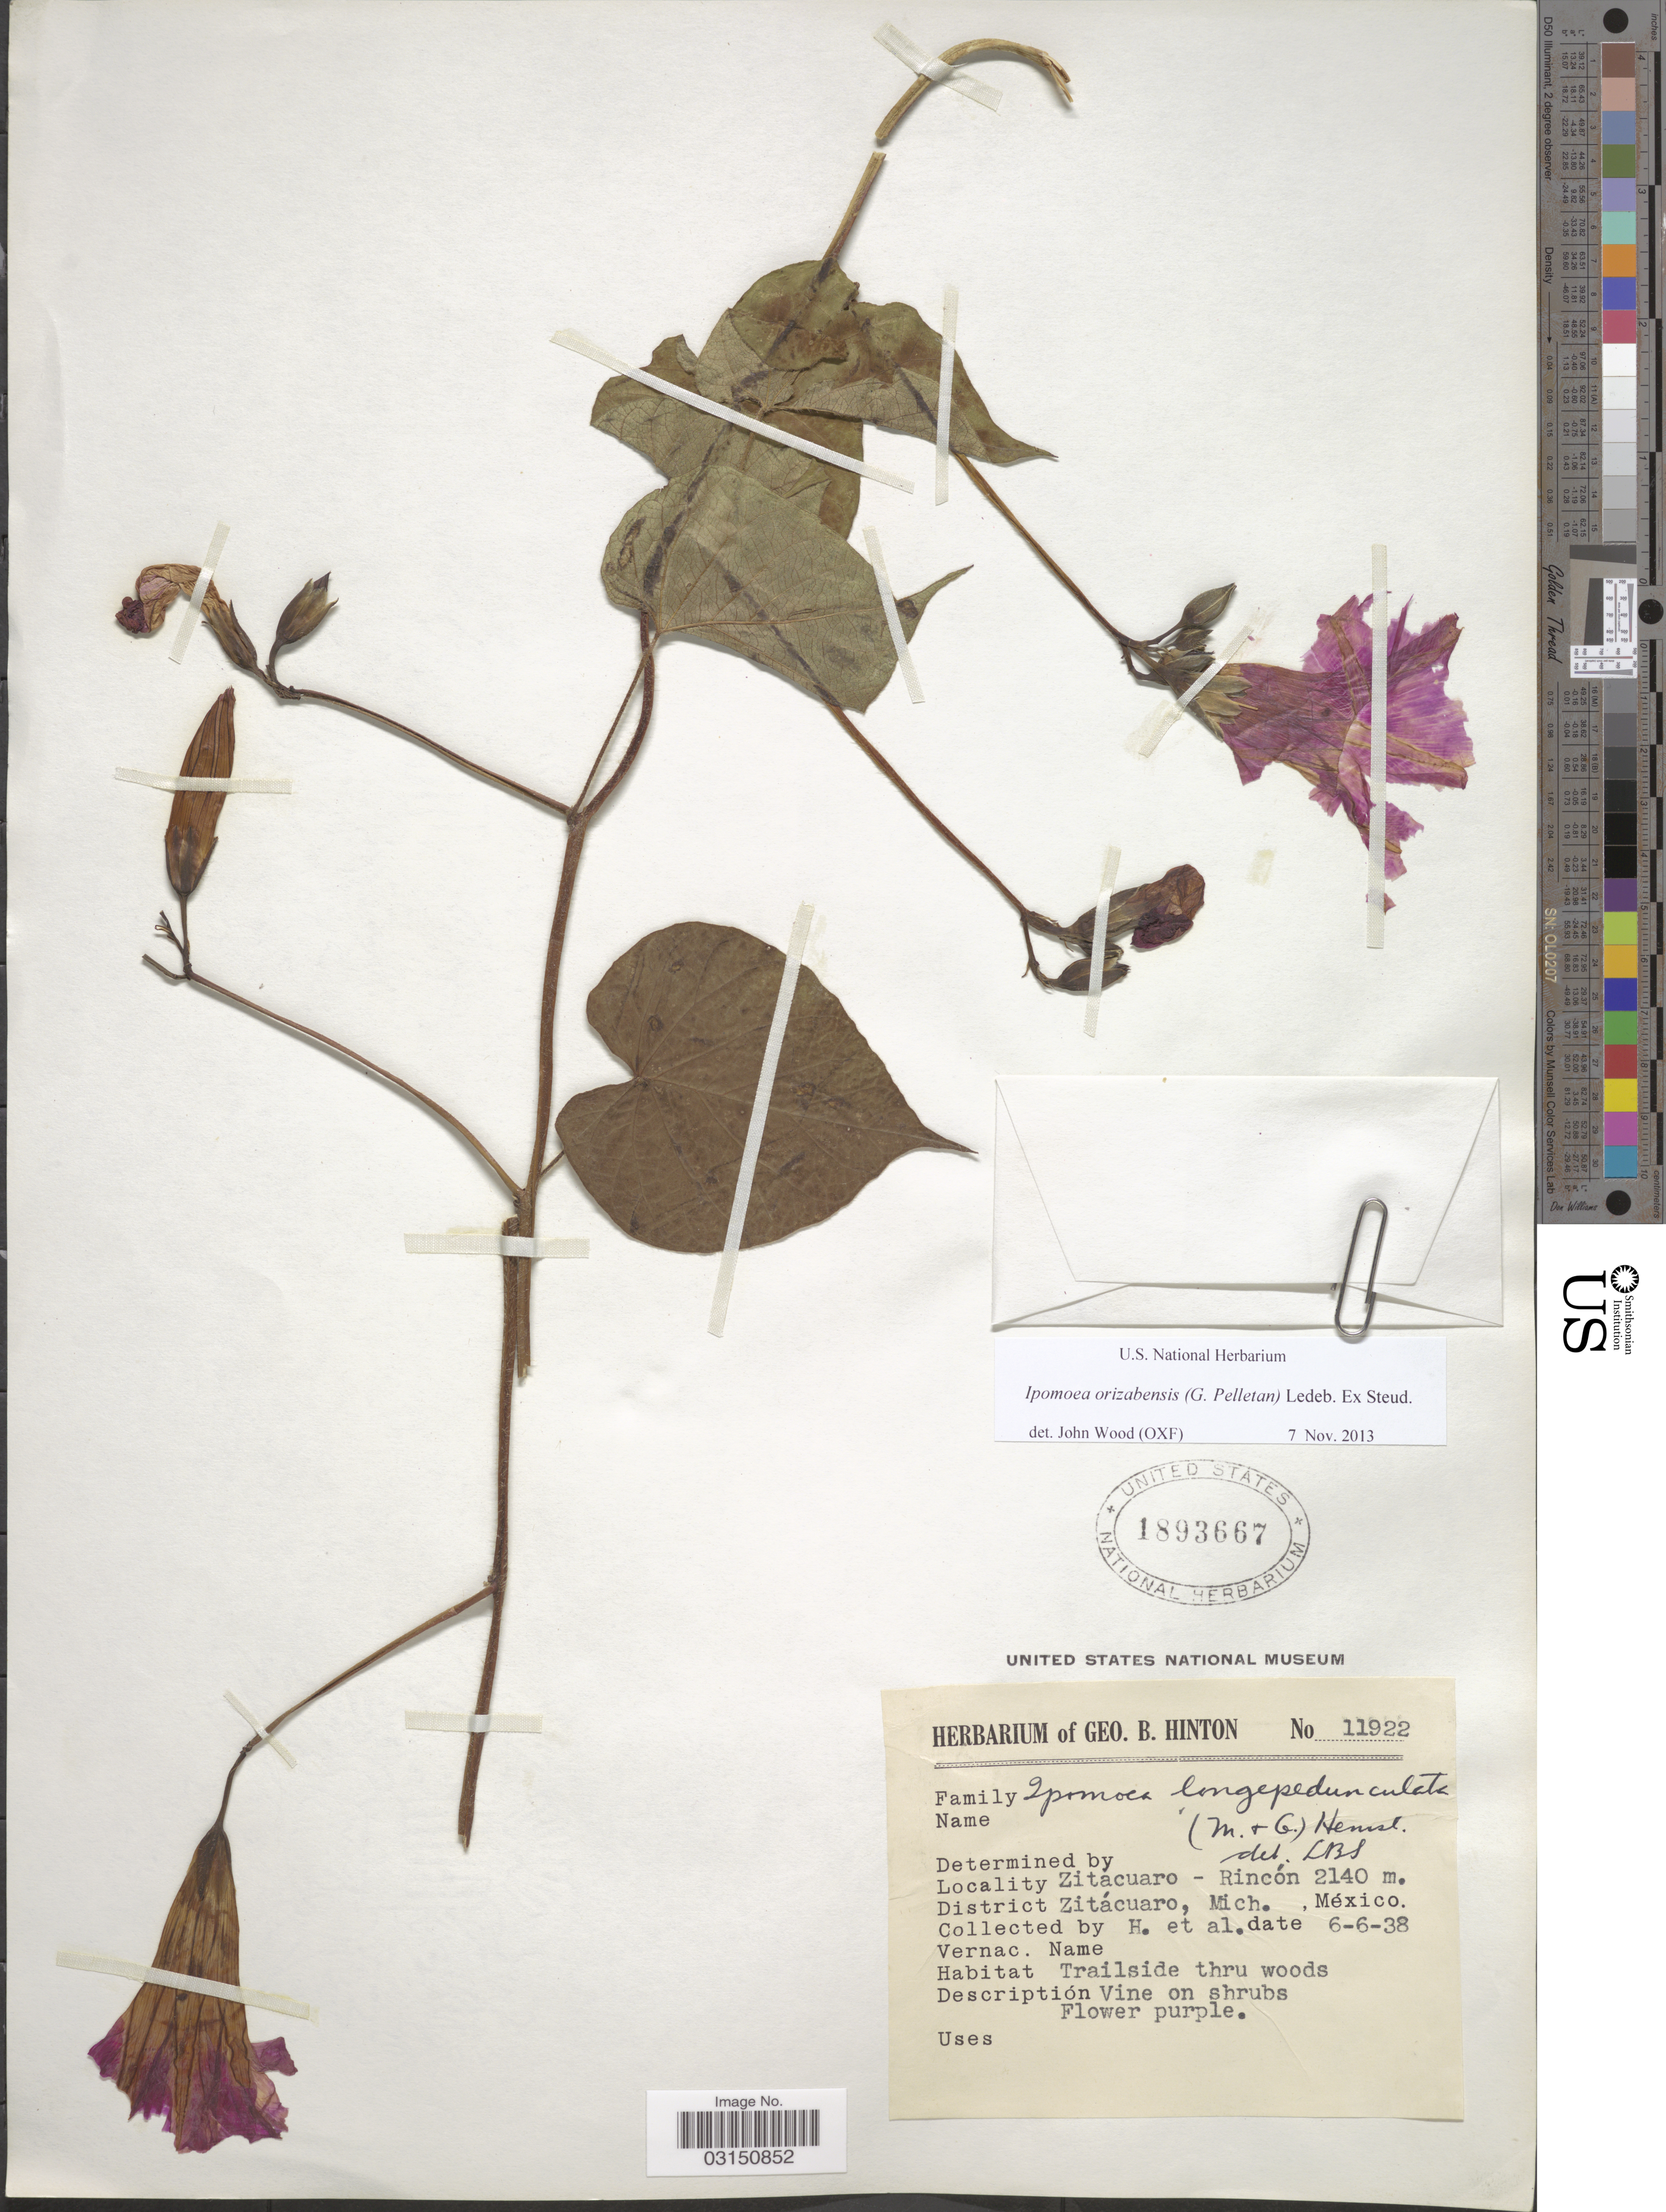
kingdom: Plantae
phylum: Tracheophyta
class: Magnoliopsida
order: Solanales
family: Convolvulaceae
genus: Ipomoea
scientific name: Ipomoea orizabensis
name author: (G. Pelletan) Ledeb. ex Steud.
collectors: G. B. Hinton & et al.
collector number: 11922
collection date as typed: Transcribed d/m/y: 6/6/38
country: Mexico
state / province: Michoacán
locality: Zitacuaro - Rincón. District Zitácuaro.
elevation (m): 2140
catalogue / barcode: US 1893667